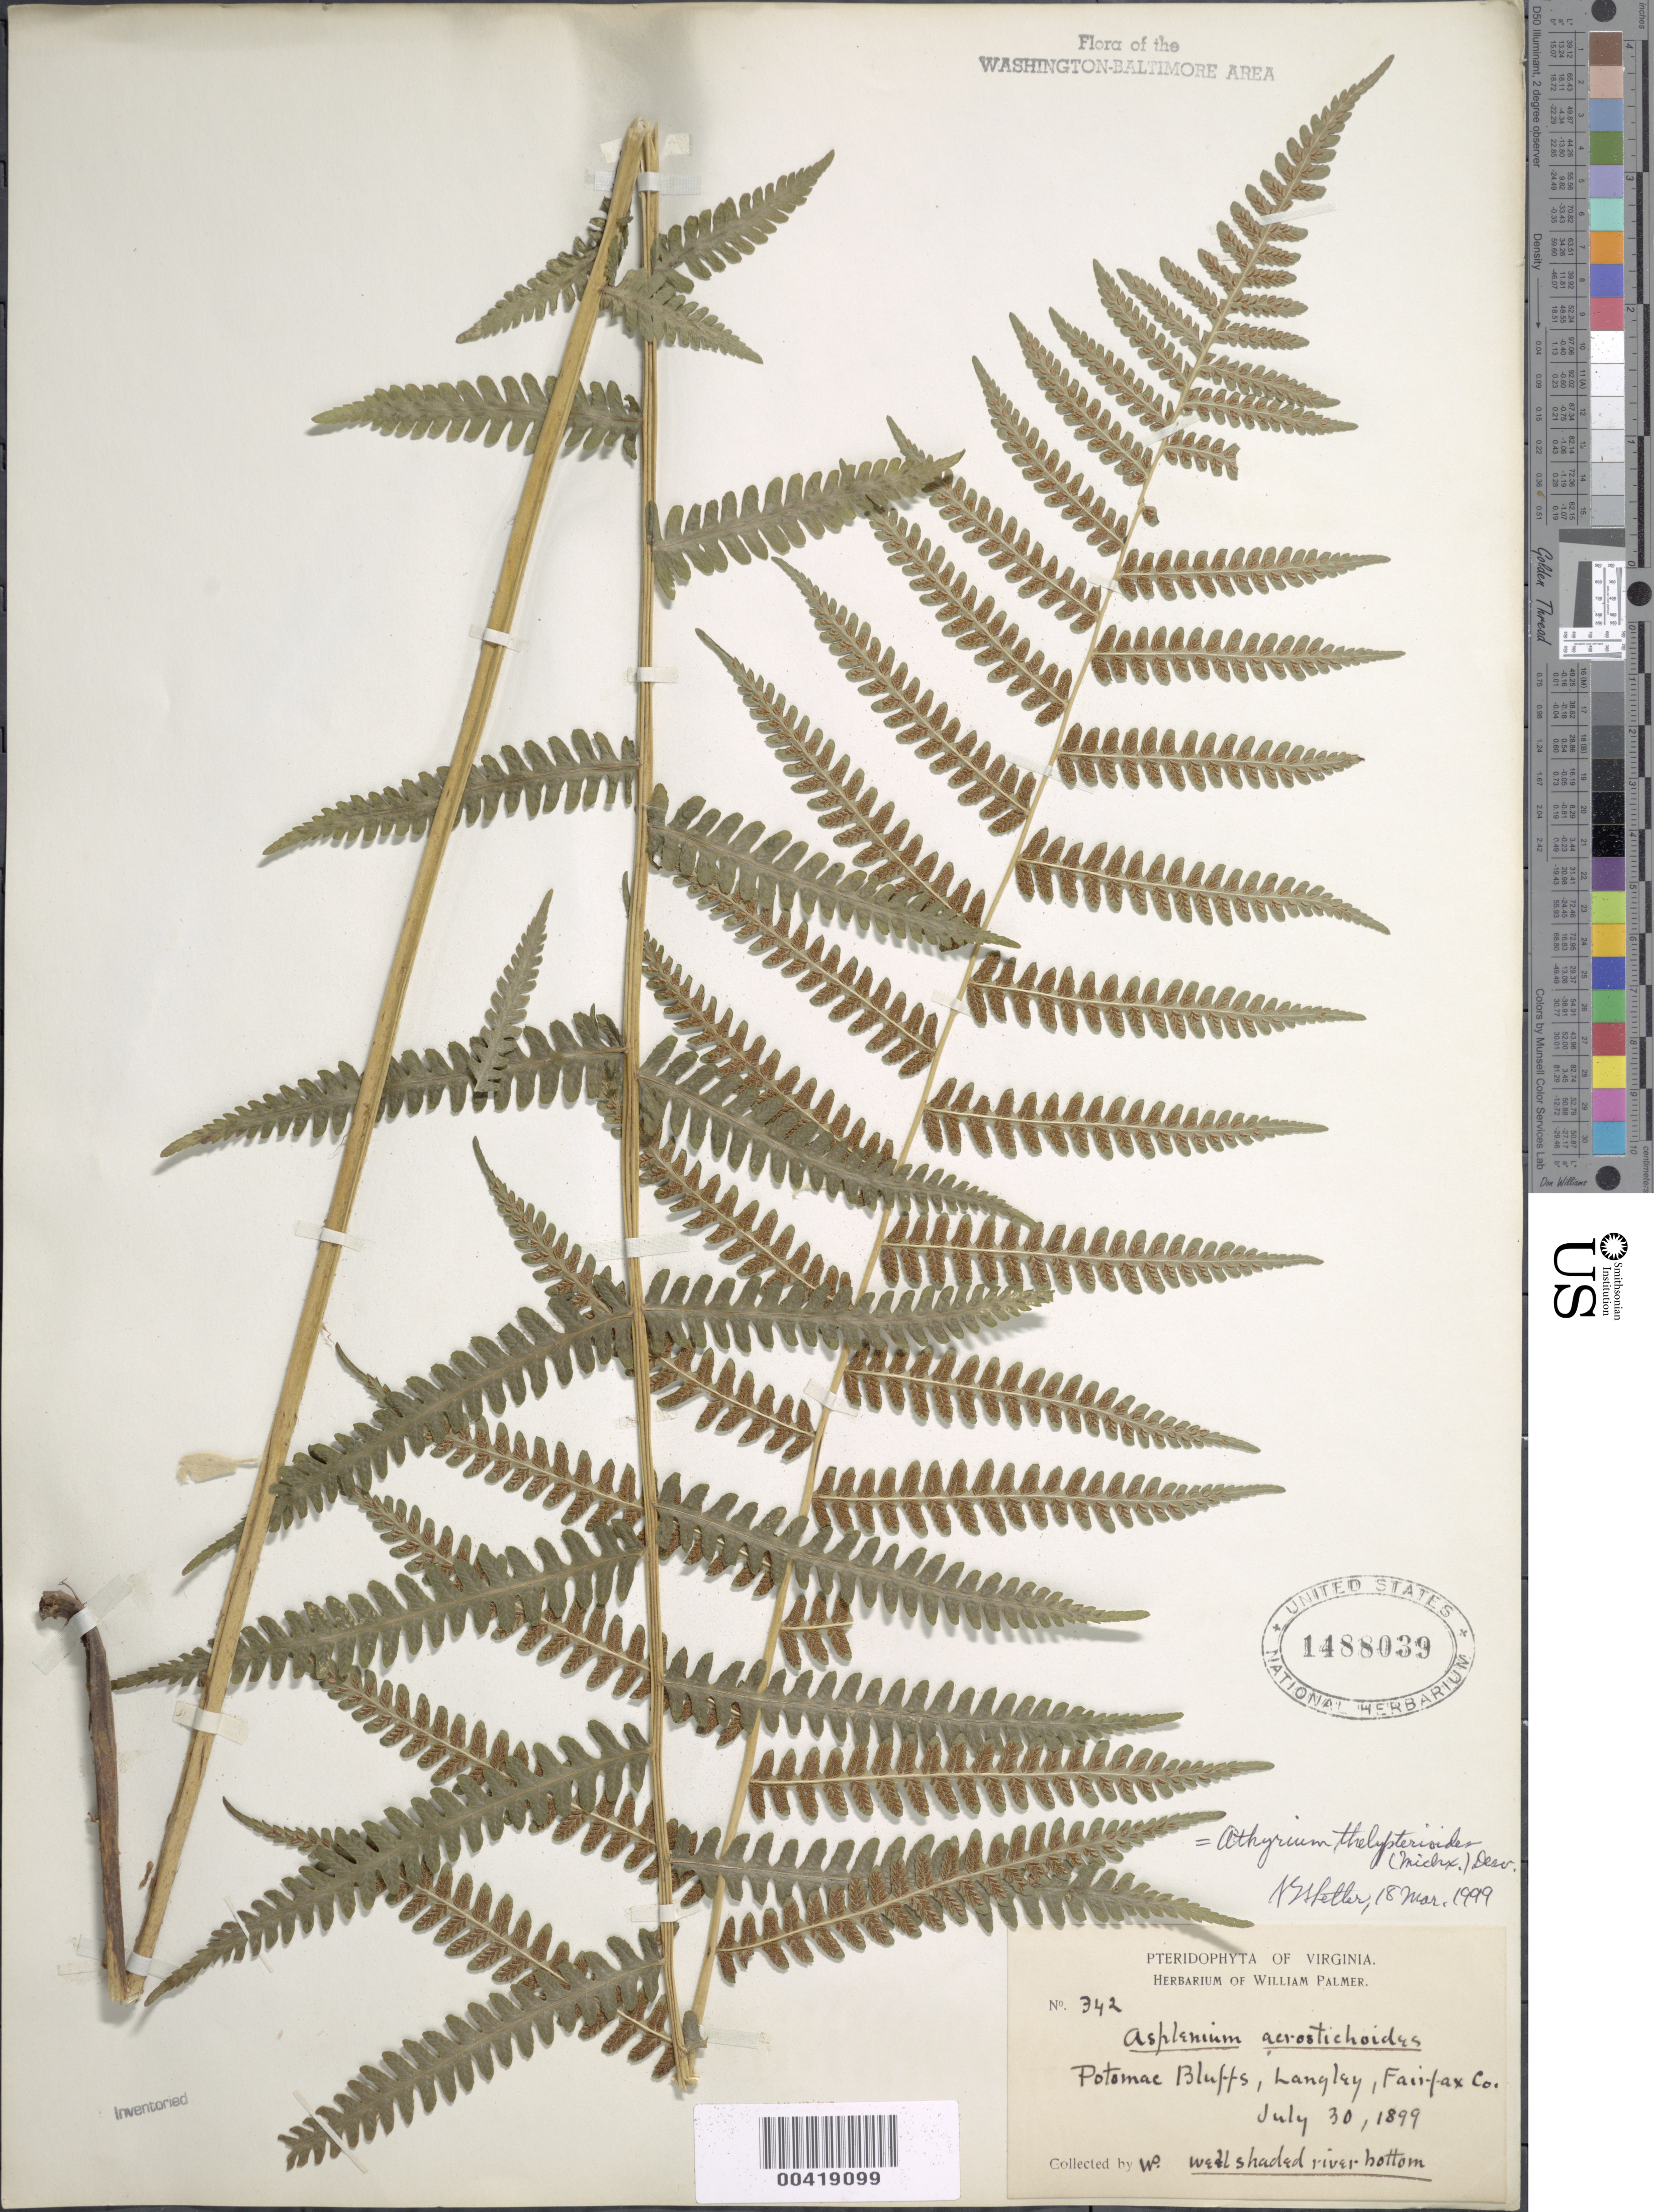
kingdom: Plantae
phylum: Tracheophyta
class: Polypodiopsida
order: Polypodiales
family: Athyriaceae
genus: Deparia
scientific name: Deparia acrostichoides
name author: (Sw.) M. Kato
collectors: W. Palmer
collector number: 342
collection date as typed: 30 Jul 1899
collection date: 1899-07-30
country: United States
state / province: Virginia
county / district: Fairfax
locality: Potomac Bluffs, Langley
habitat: Well shaded river bottom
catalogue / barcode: US 1488039